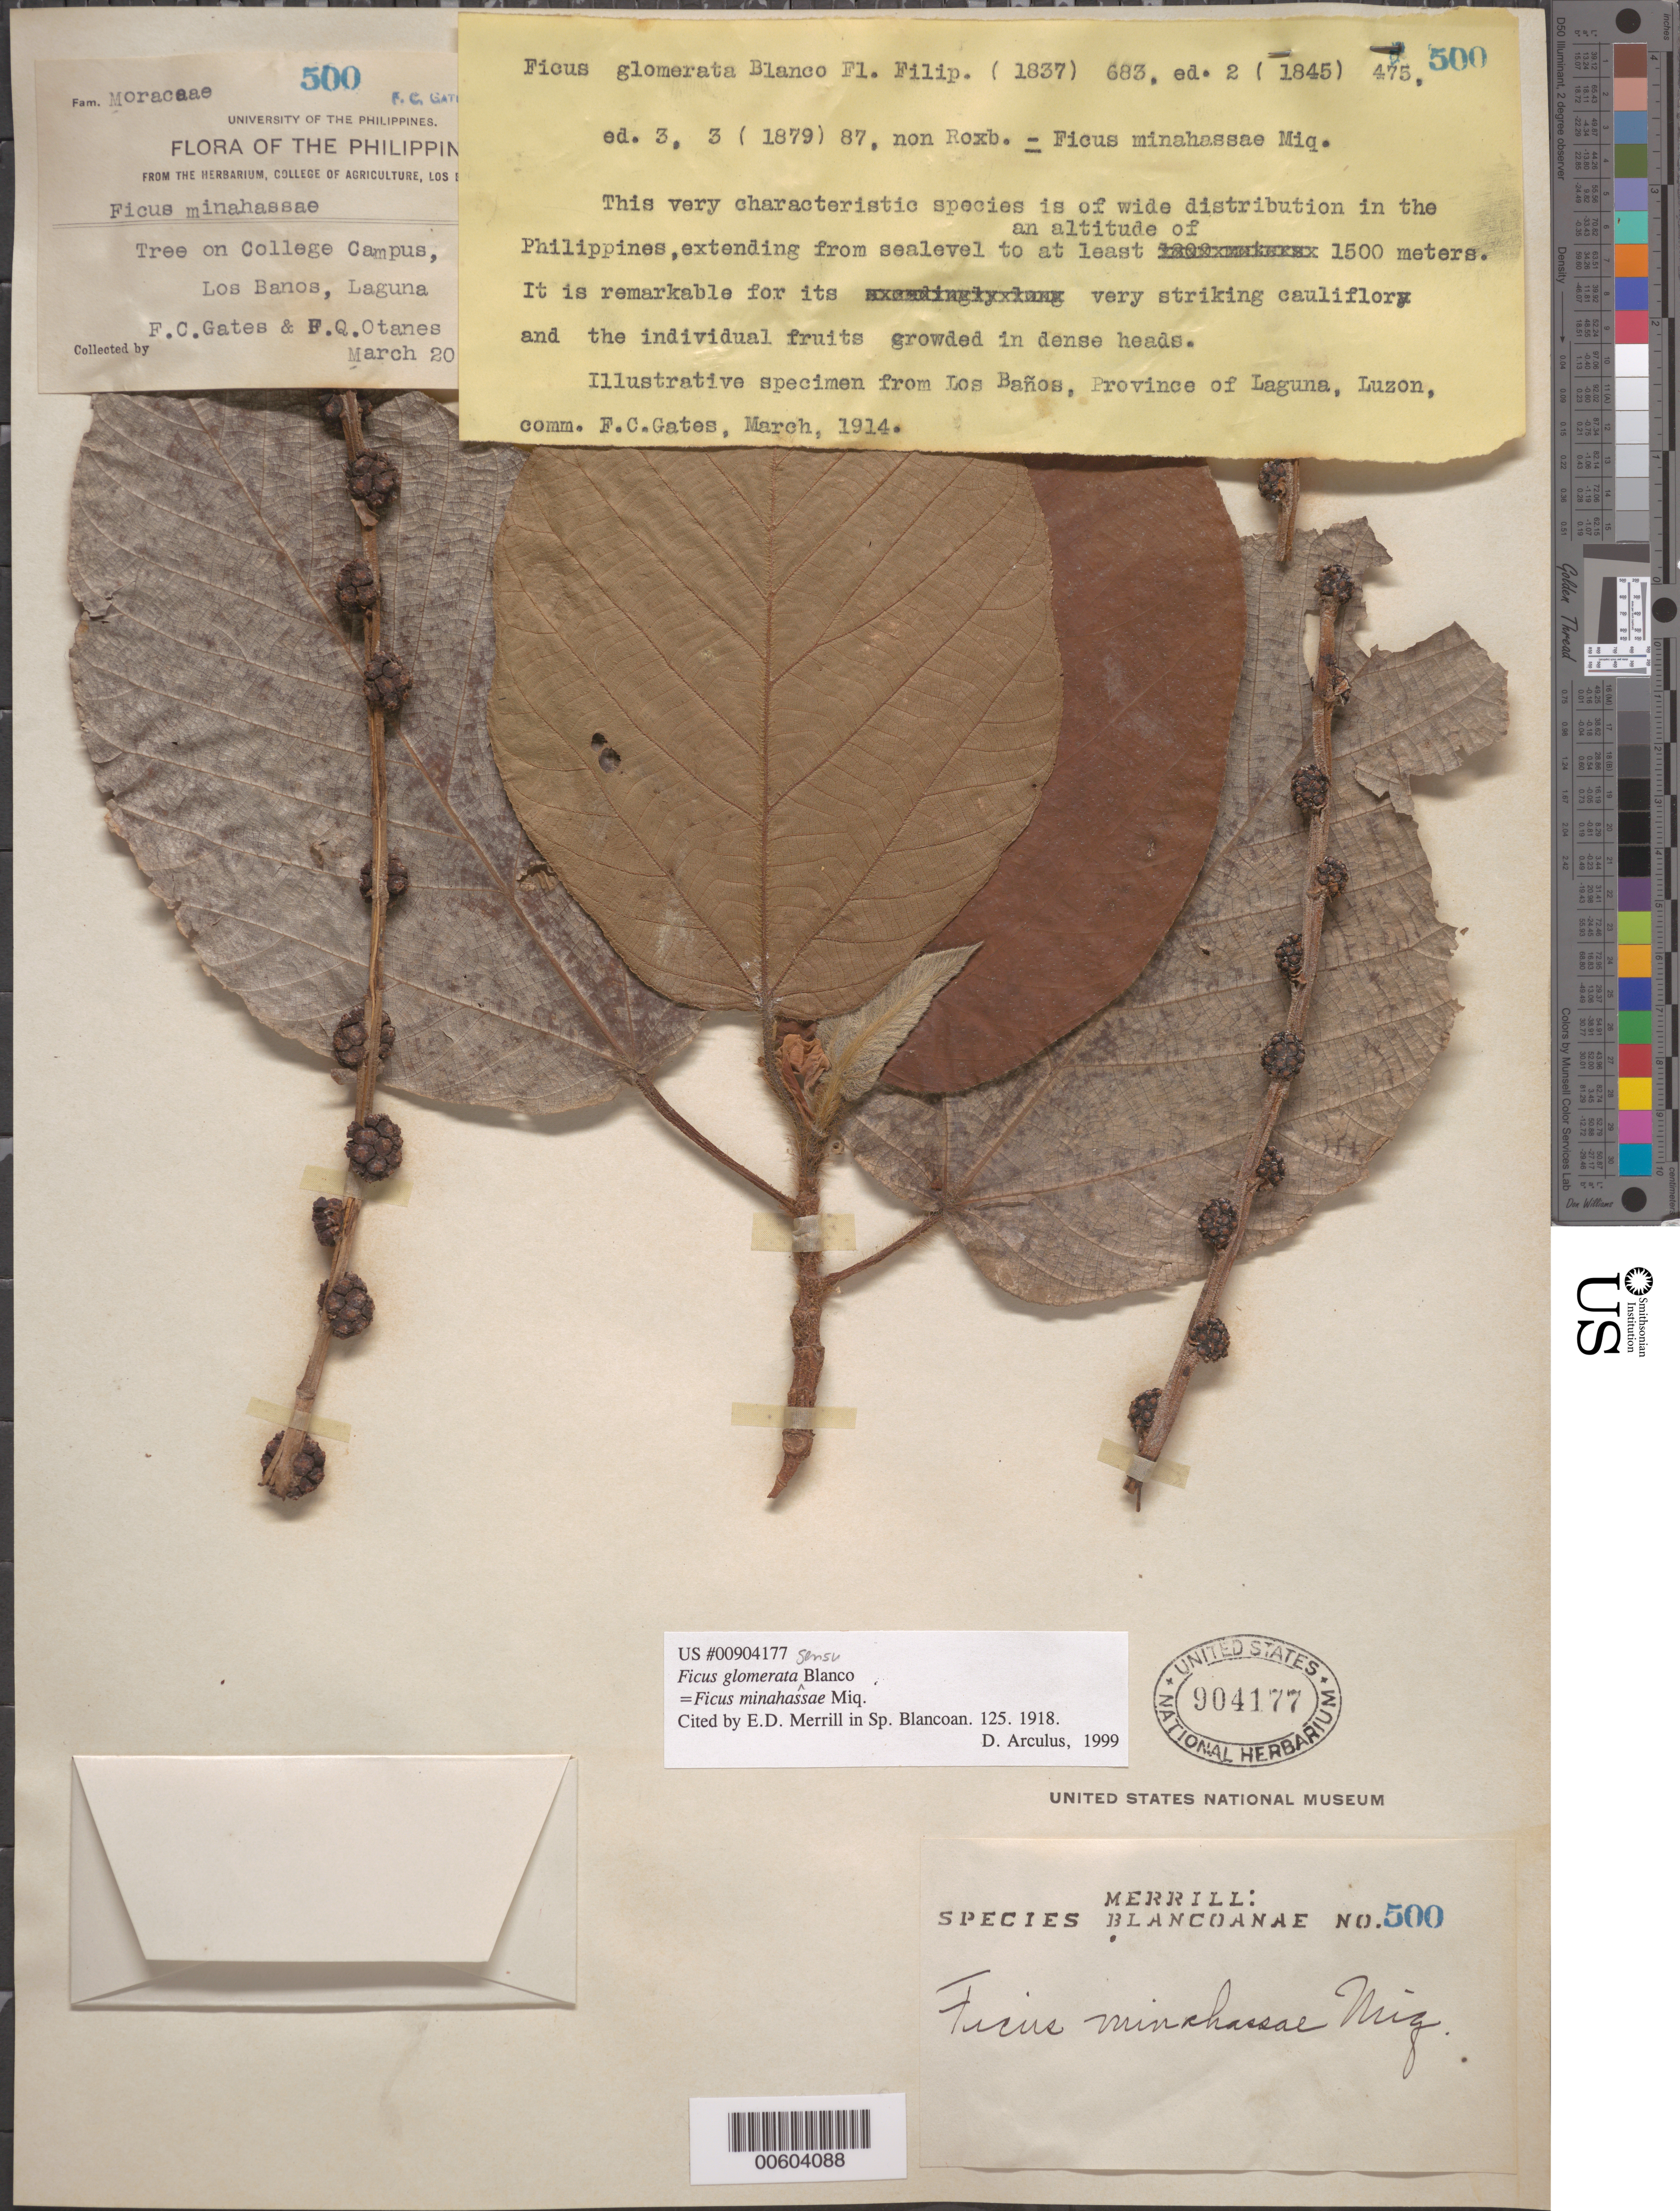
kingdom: Plantae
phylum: Tracheophyta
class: Magnoliopsida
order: Rosales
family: Moraceae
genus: Ficus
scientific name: Ficus glomerata Blanco non Roxb.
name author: Blanco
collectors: F. C. Gates & F. Otanes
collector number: Sp. Blancoan. 0500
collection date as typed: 20 Mar 1914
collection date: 1914-03-20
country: Philippines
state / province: Calabarzon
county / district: Laguna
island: Luzon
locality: Los baños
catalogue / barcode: US 904177